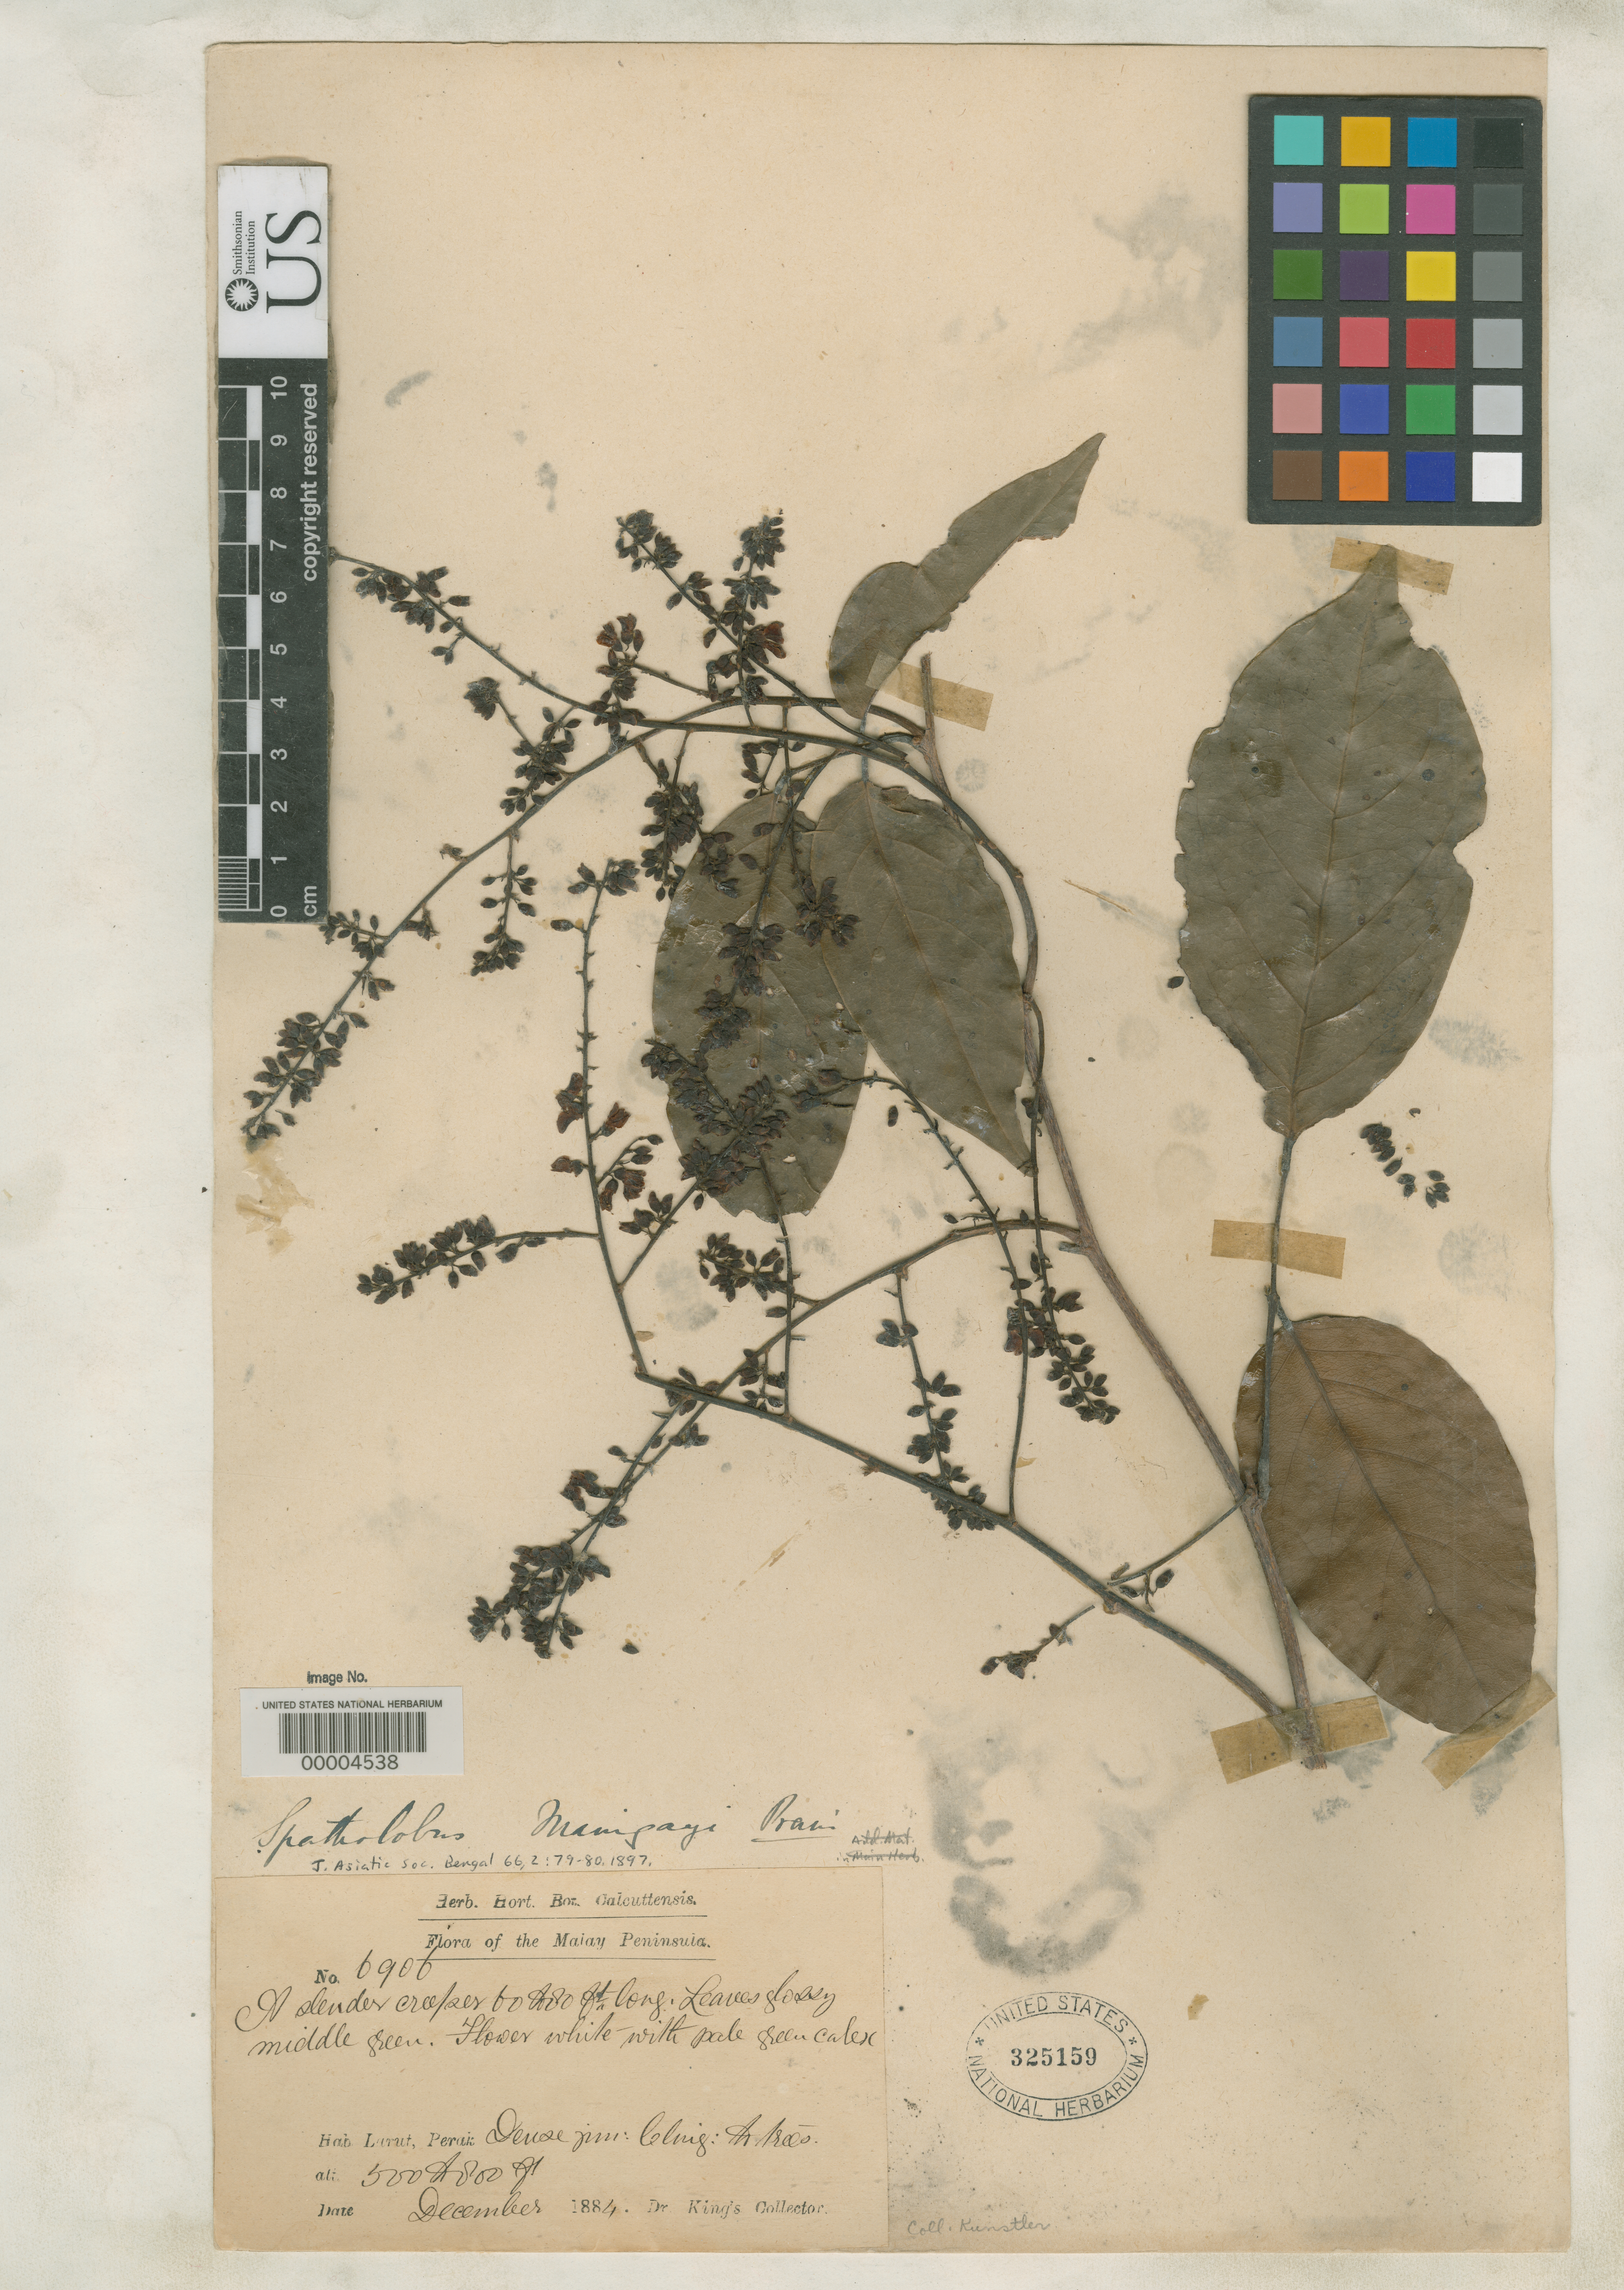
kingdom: Plantae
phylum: Tracheophyta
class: Magnoliopsida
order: Fabales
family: Fabaceae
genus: Spatholobus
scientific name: Spatholobus maingayi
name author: Prain in King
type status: Isosyntype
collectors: H. Kunstler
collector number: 6906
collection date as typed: Dec 1884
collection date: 1884-12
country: India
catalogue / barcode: US 325159